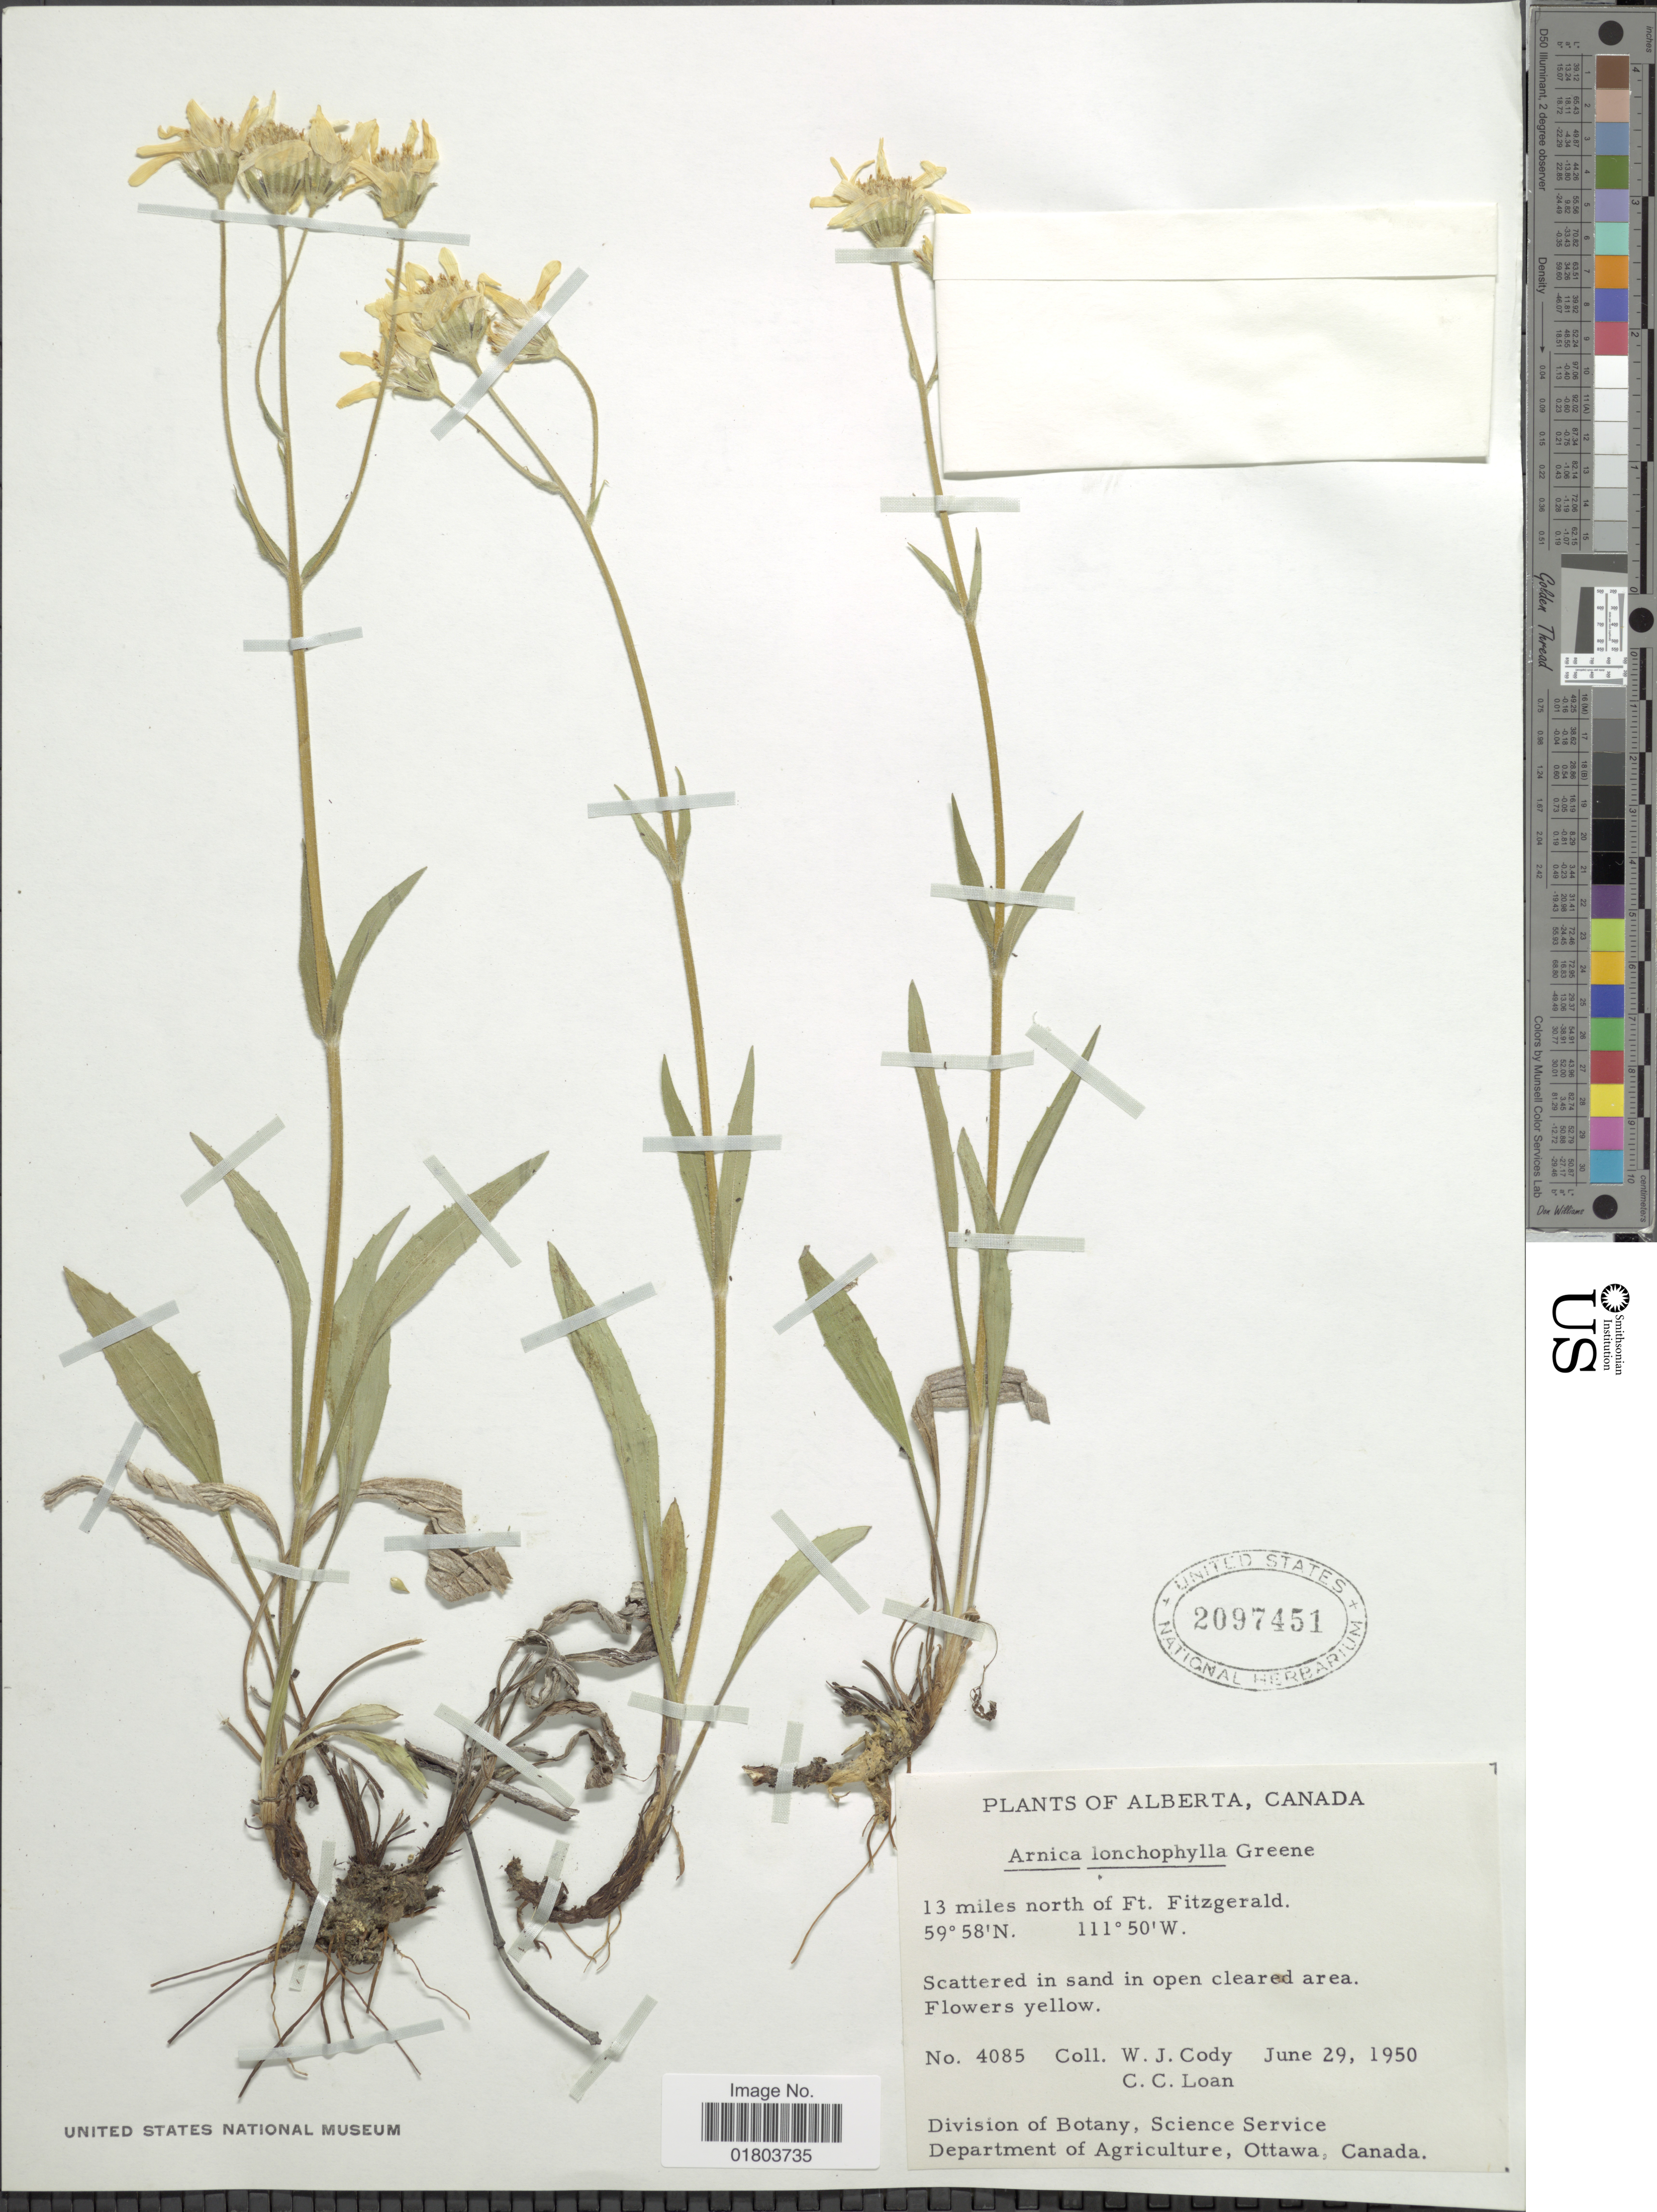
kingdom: Plantae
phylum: Tracheophyta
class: Magnoliopsida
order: Asterales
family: Asteraceae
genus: Arnica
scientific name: Arnica lonchophylla subsp. genuina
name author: Maguire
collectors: W. Cody & C. Loan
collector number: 4085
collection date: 1950-06-29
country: Canada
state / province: Alberta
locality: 13 miles north of Ft Fitzgerald. Scattered in sand in open cleared area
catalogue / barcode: US 2097451